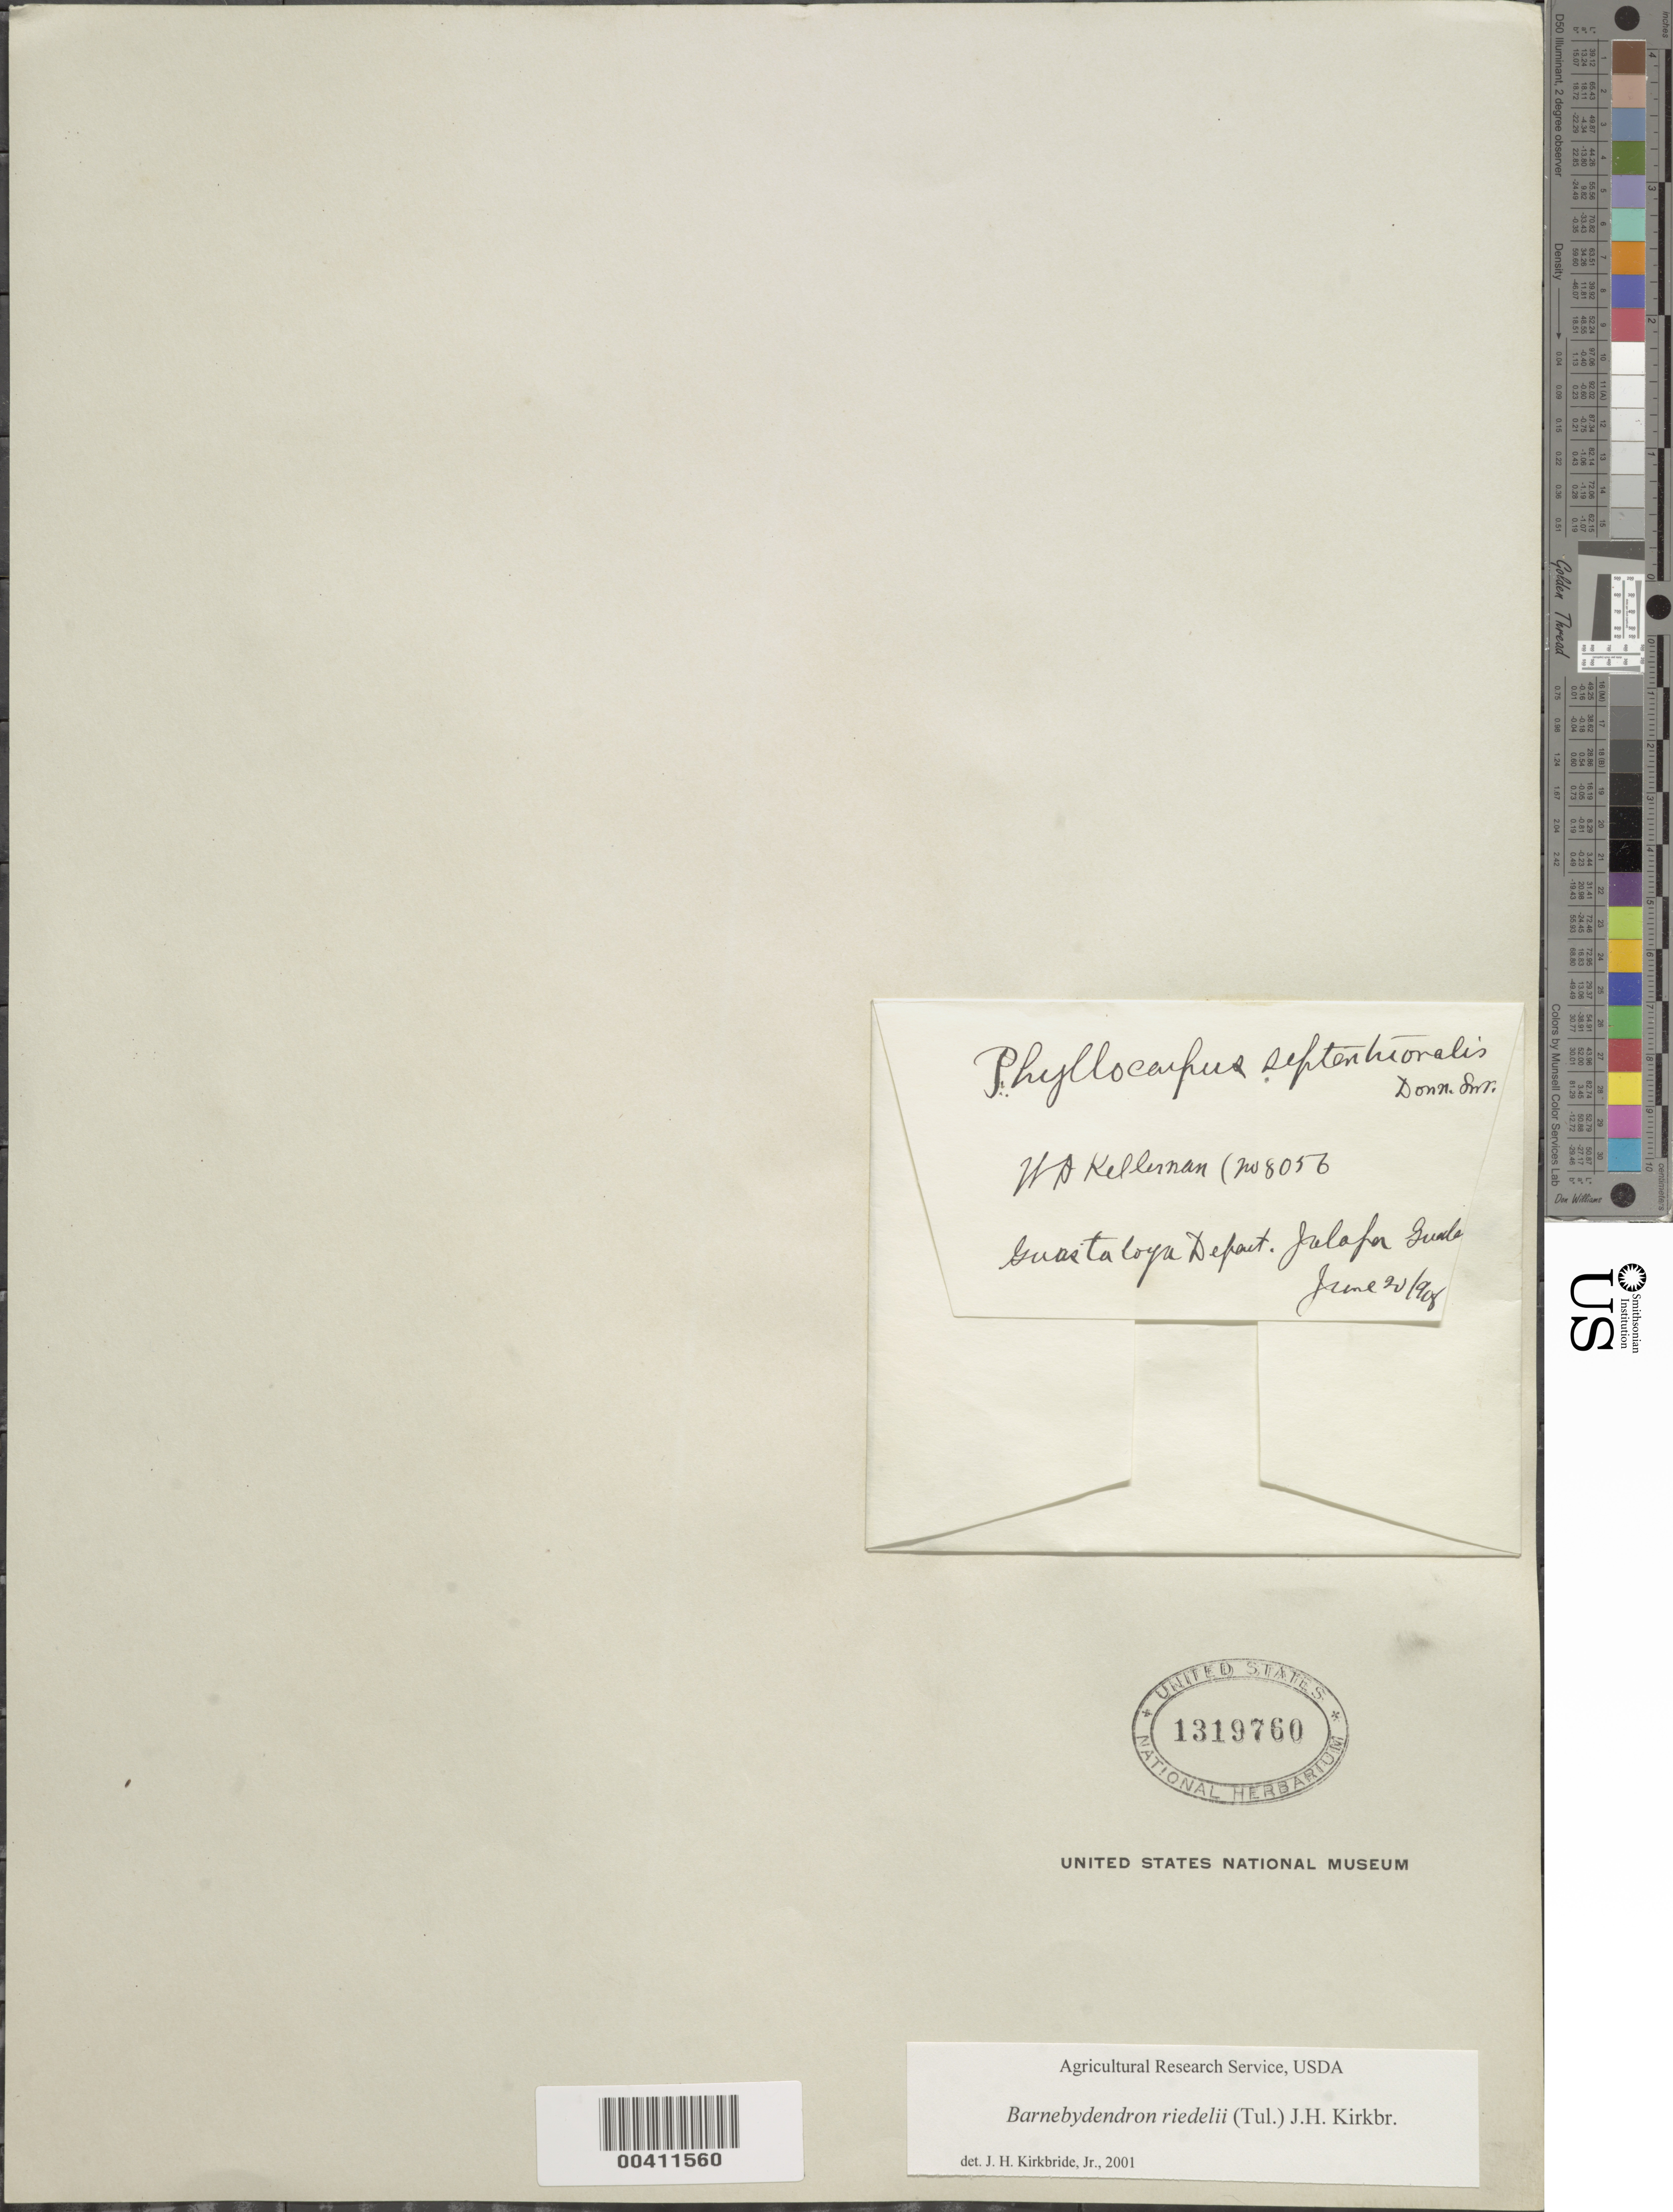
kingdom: Plantae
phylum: Tracheophyta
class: Magnoliopsida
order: Fabales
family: Fabaceae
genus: Barnebydendron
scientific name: Barnebydendron riedelii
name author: (Tul.) J.H. Kirkbr.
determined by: Kirkbride, J. H.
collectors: W. A. Kellerman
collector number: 8056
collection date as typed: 20 Jun 1918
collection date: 1918-06-20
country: Guatemala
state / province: Jalapa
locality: Guastaloya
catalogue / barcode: US 1319760